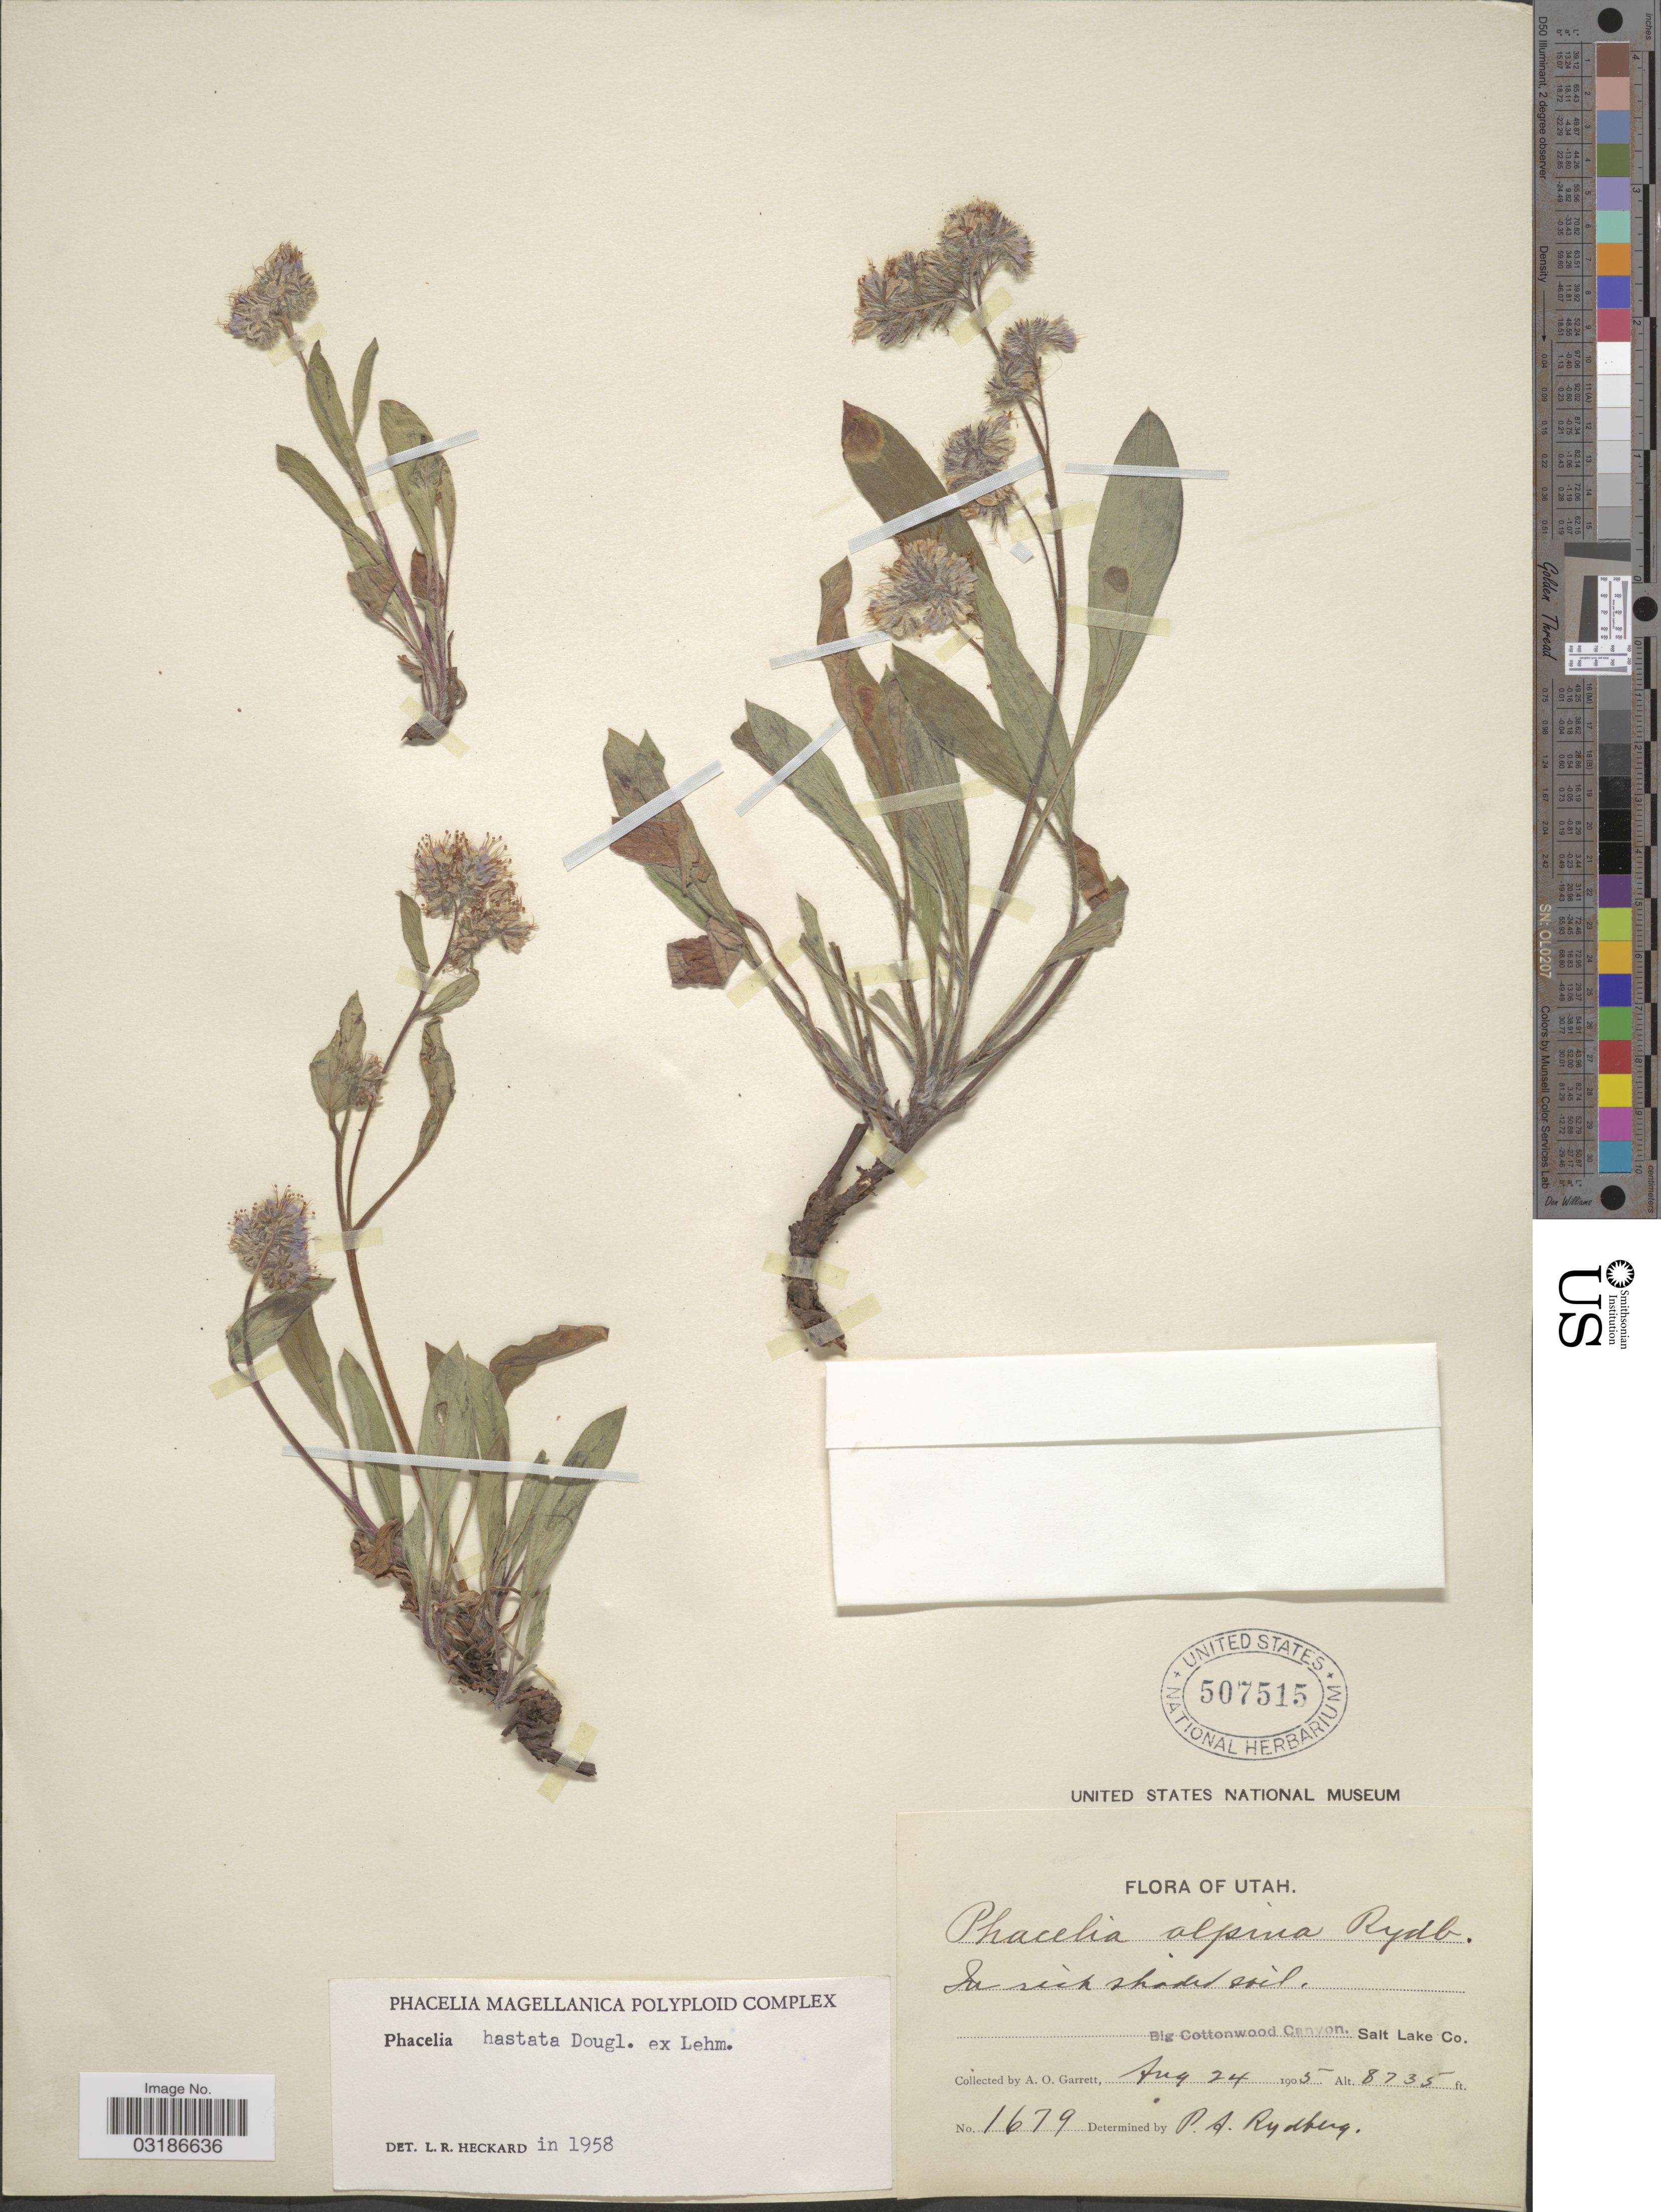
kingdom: Plantae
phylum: Tracheophyta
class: Magnoliopsida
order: Boraginales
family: Hydrophyllaceae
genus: Phacelia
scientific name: Phacelia hastata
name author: Douglas ex Lehm.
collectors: P. A. Rydberg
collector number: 1679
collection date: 1905-08-24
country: United States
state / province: Utah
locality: In rich shaded soil, Big Cottonwood Canyon, Salt Lake Co.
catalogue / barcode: US 507515